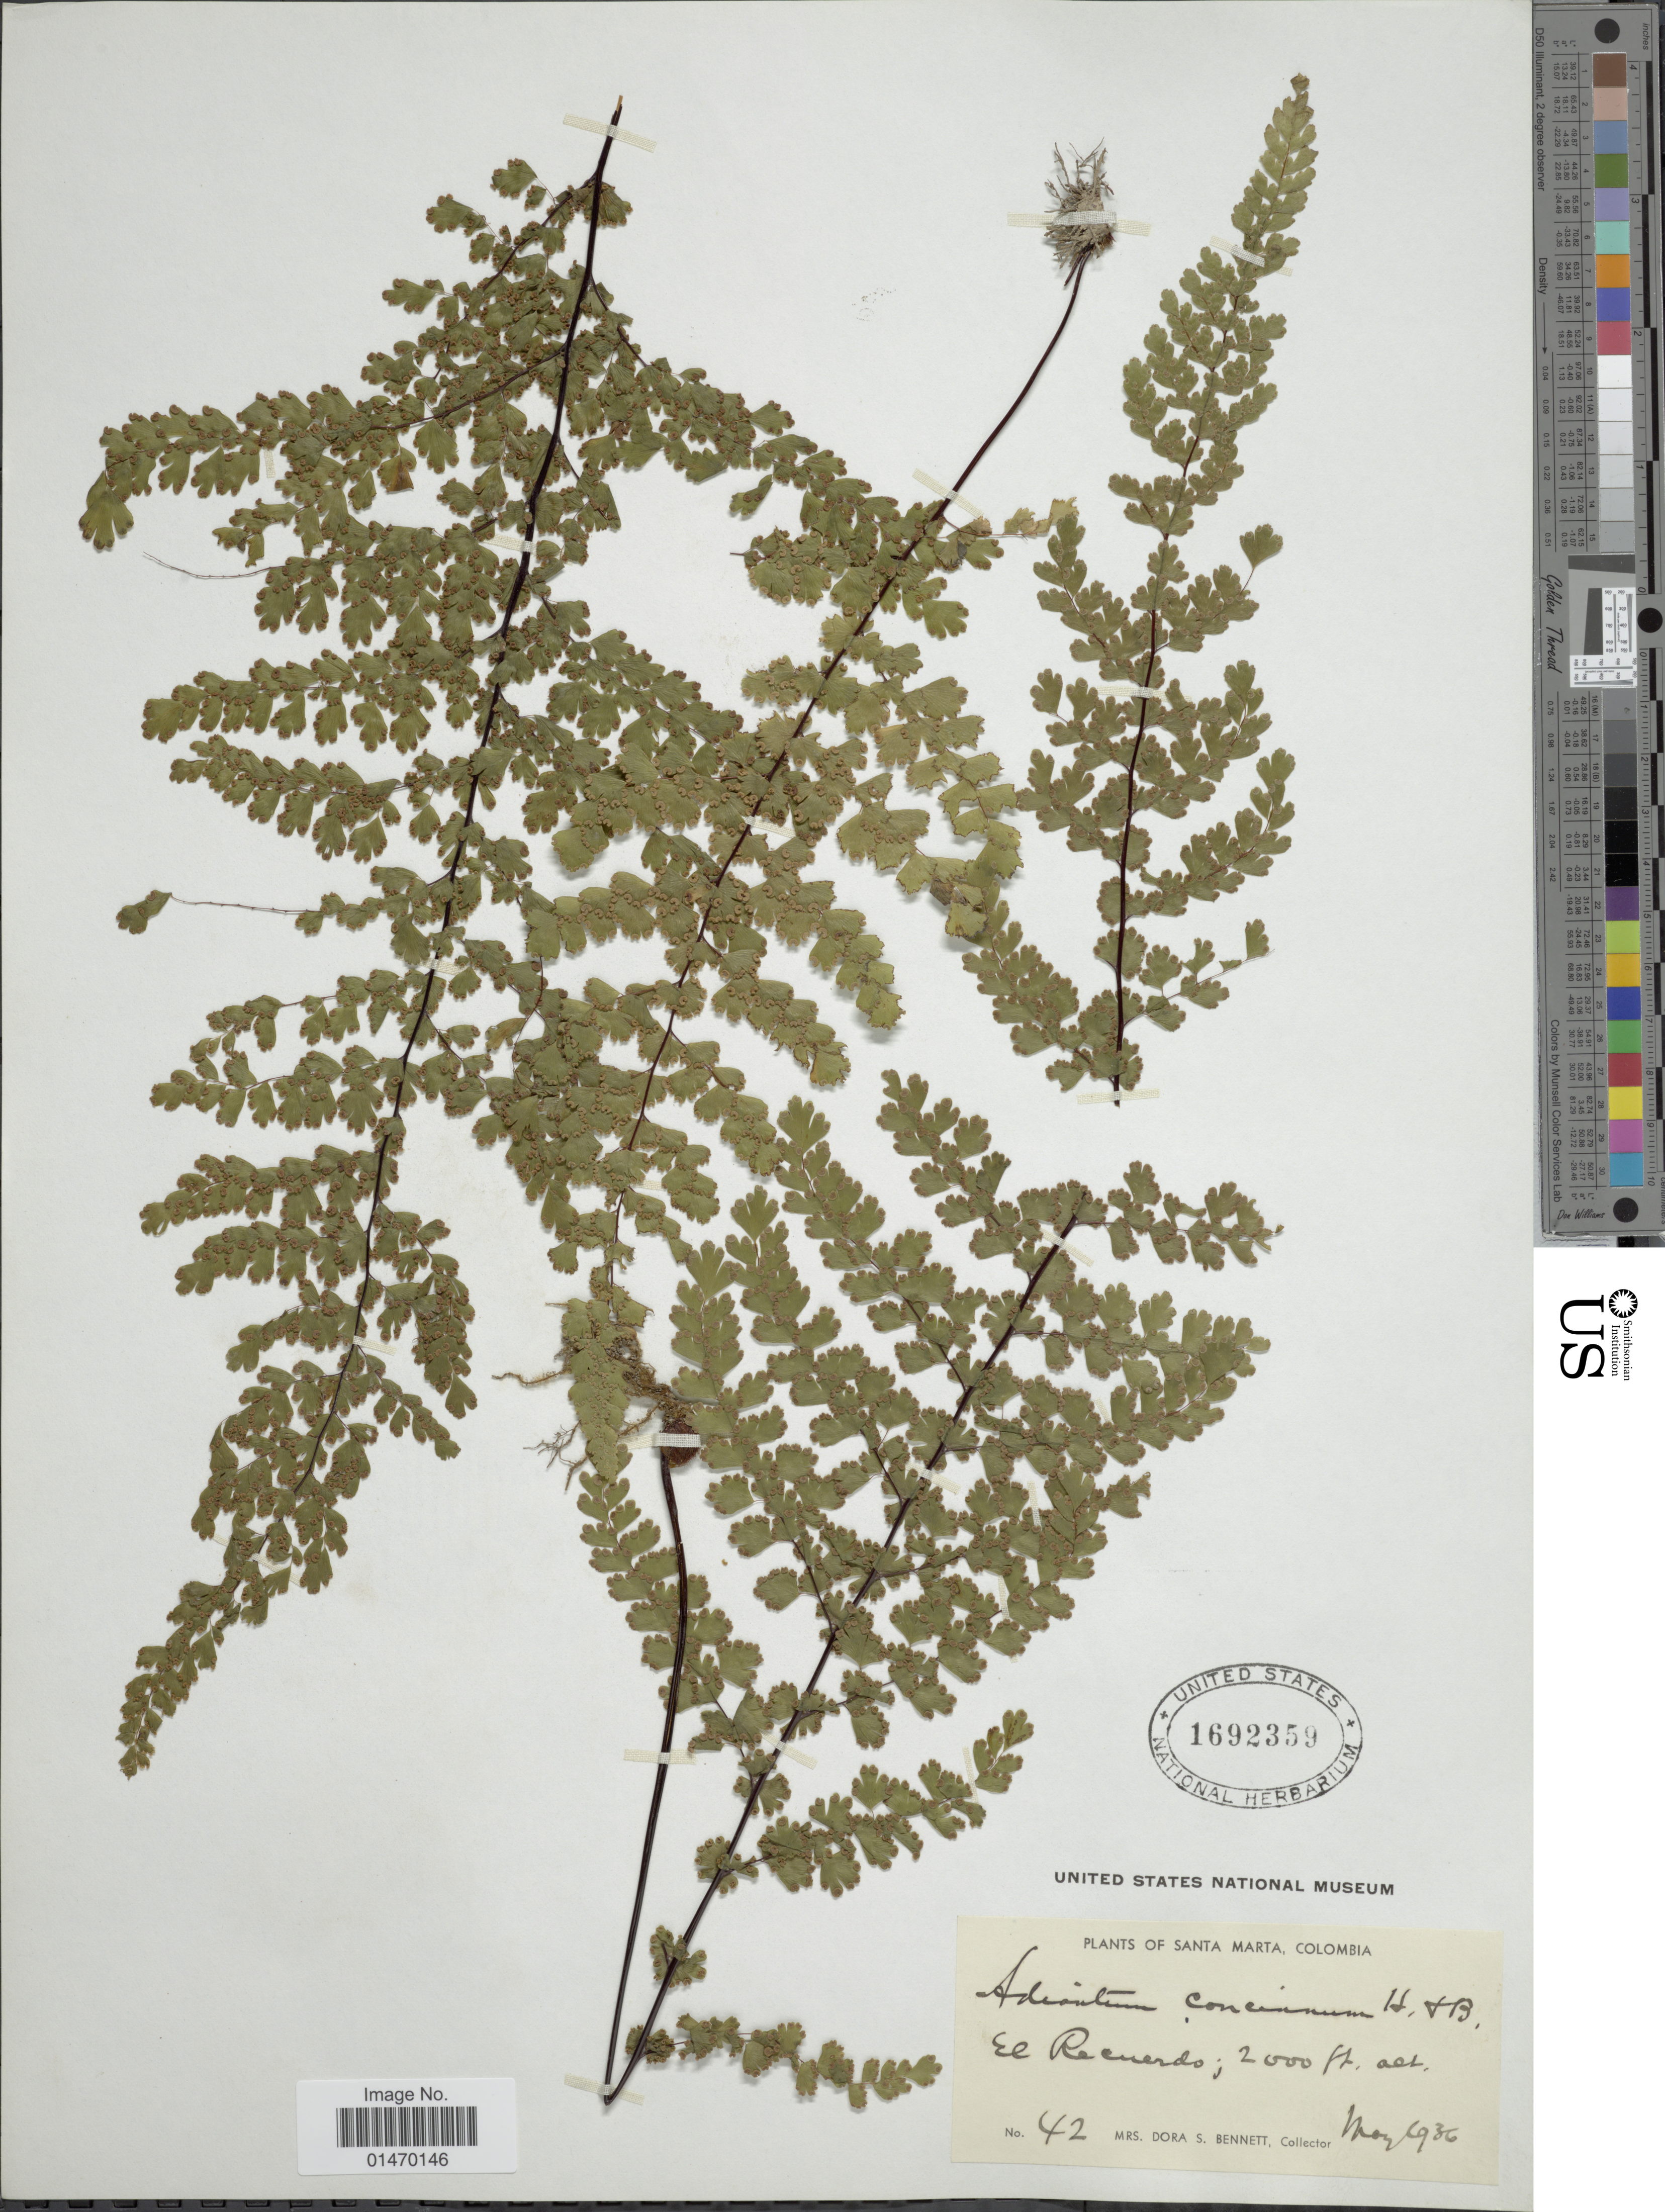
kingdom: Plantae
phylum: Tracheophyta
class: Polypodiopsida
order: Polypodiales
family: Pteridaceae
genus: Adiantum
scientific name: Adiantum concinnum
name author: Humb. & Bonpl. ex Willd.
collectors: D. Bennett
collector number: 42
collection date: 1936-05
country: Colombia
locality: Santa Marta, El Recuerdo.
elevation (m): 610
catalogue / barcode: US 1692359